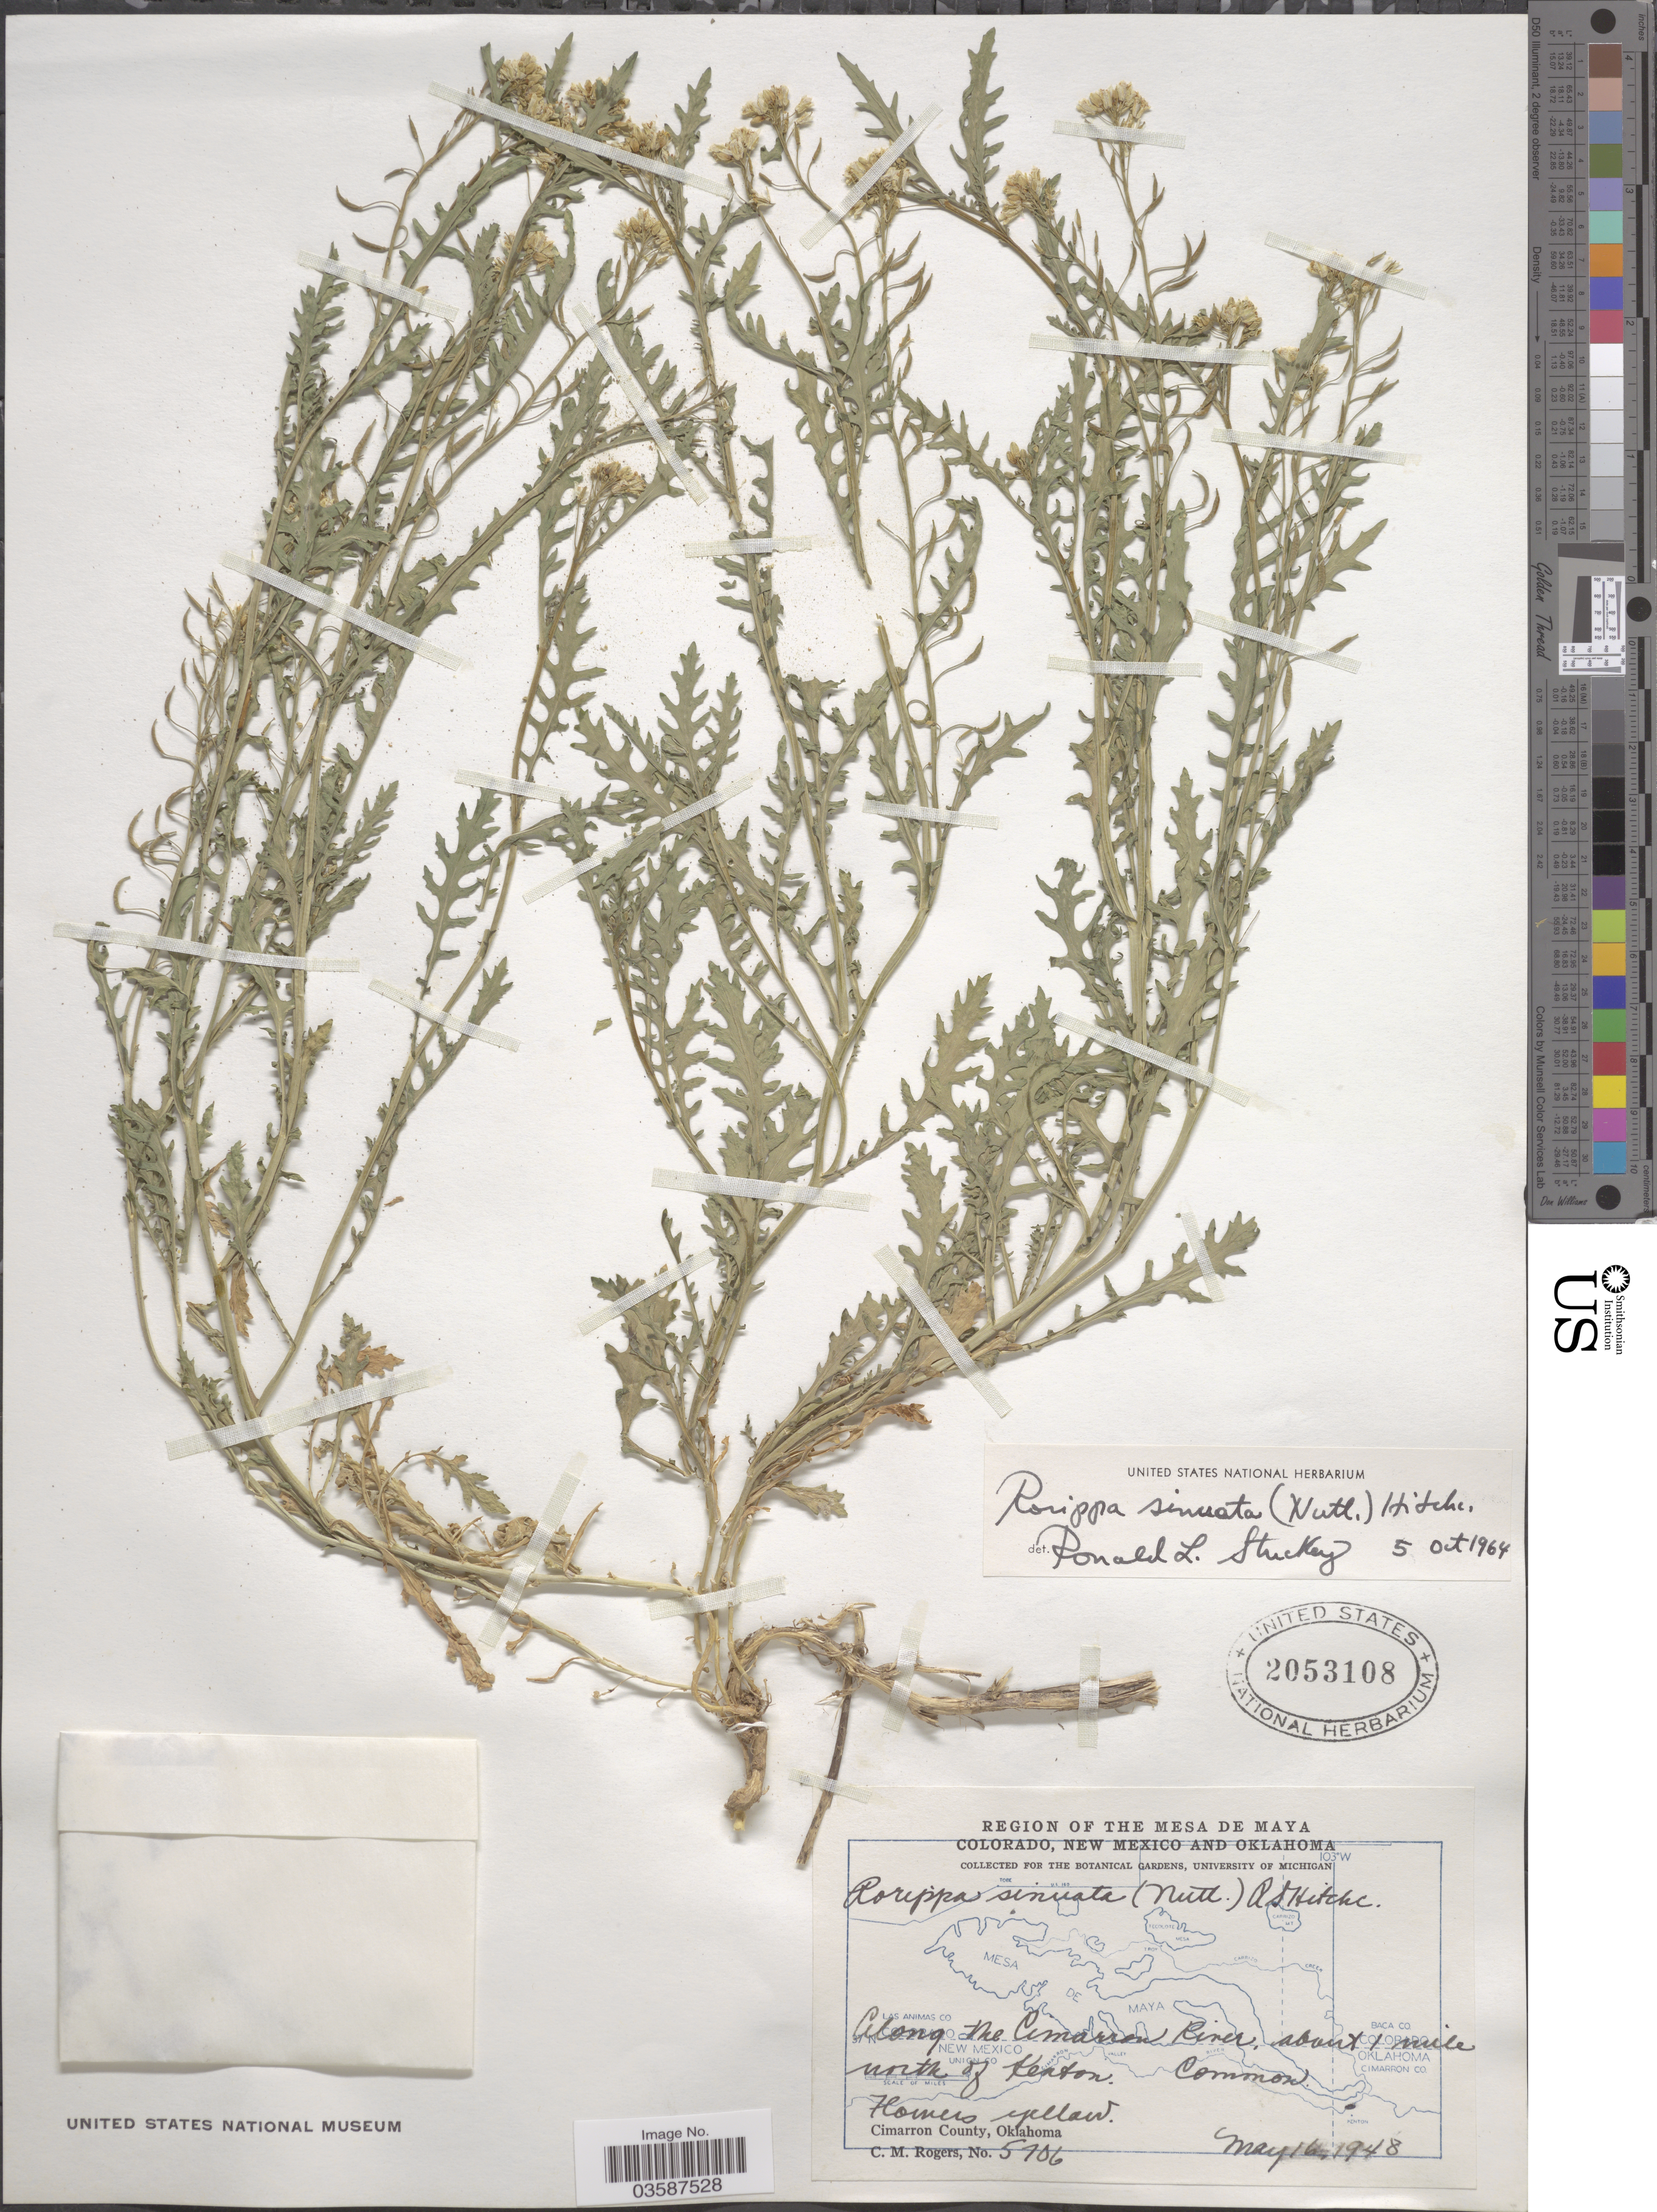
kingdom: Plantae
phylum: Tracheophyta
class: Magnoliopsida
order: Brassicales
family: Brassicaceae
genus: Rorippa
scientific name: Rorippa sinuata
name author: (Nutt.) Hitchc.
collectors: C. M. Rogers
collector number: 5706*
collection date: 1948-05-16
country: United States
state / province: Oklahoma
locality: Region of The Mesa De Maya. Along the Cimarron River, about 1 mile north of Kenton. Cimarron County.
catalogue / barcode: US 2053108